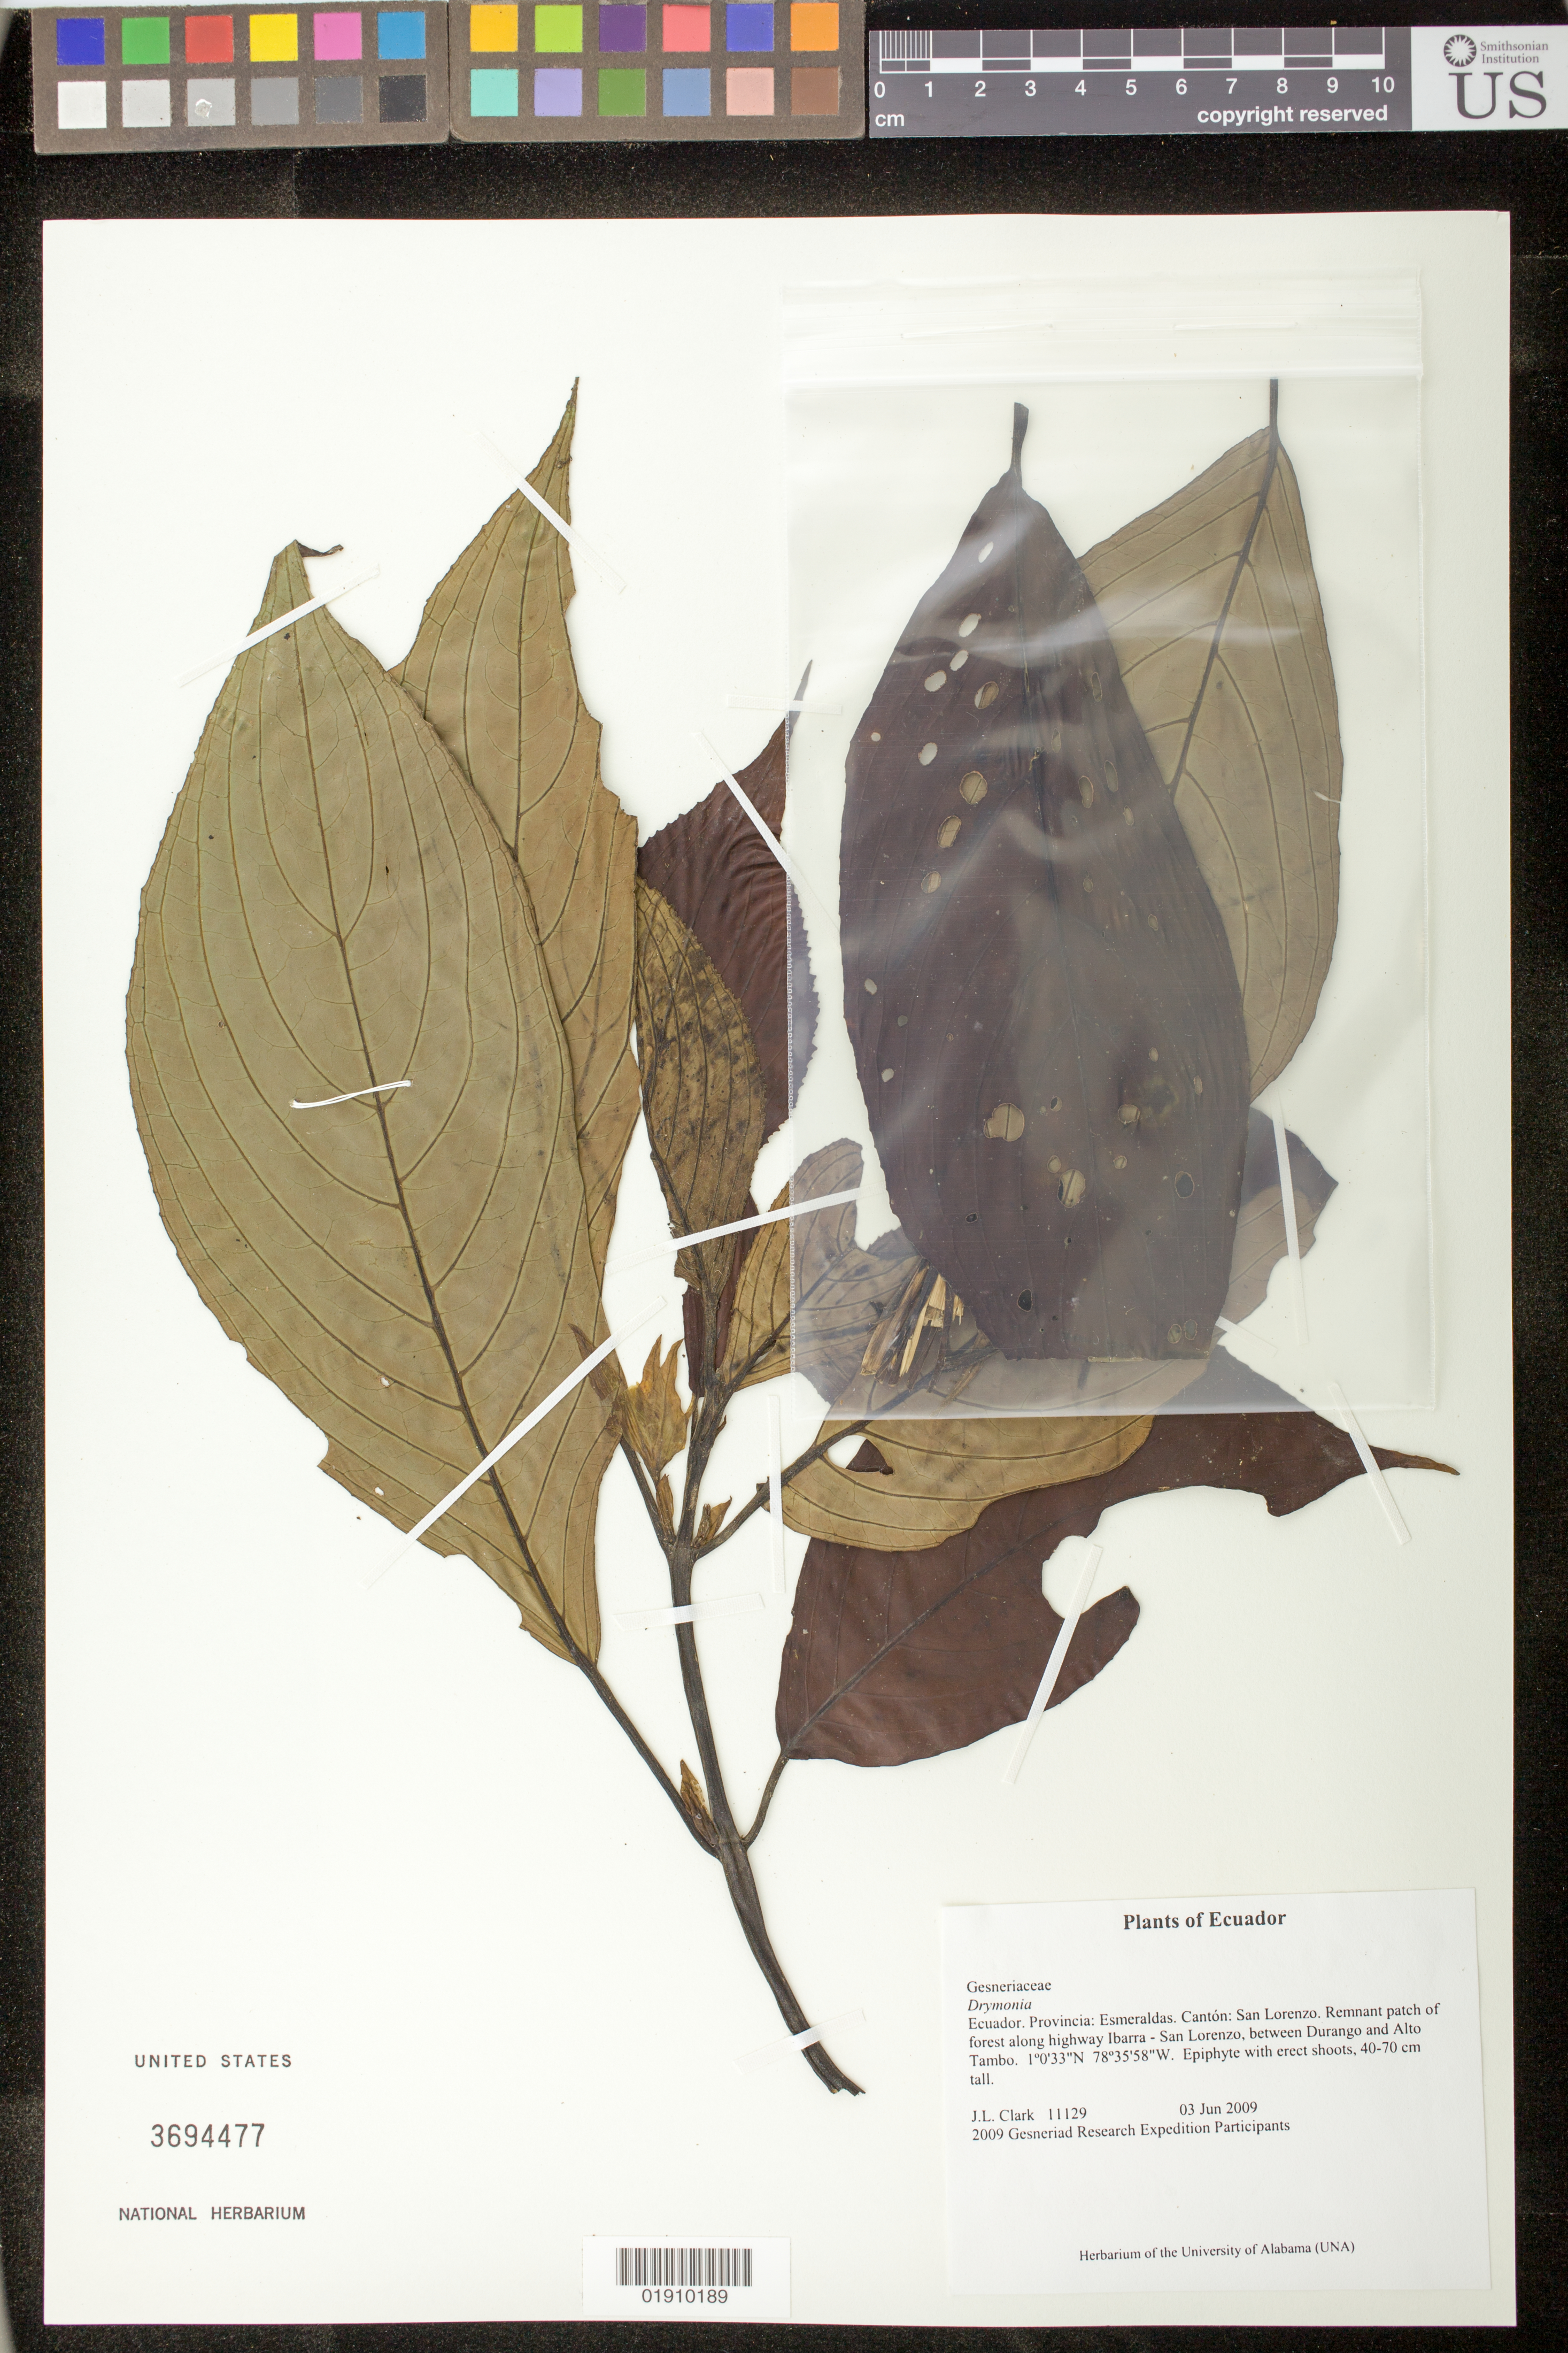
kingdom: Plantae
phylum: Tracheophyta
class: Magnoliopsida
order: Lamiales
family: Gesneriaceae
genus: Drymonia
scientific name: Drymonia sp.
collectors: J. L. Clark & 2009 Gesneriad Research Expedition Participants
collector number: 11129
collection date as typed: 03 Jun 2009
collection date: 2009-06-03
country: Ecuador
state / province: Esmeraldas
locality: Ecuador. Provincia: Esmeraldas. Canton: San Lorenzo. Remnant patch of forest along highway Ibarra-San Lorenzo, between Durango and Alto Tambo.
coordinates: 1 0 33 N, 78 35 58 W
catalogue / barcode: US 3694477